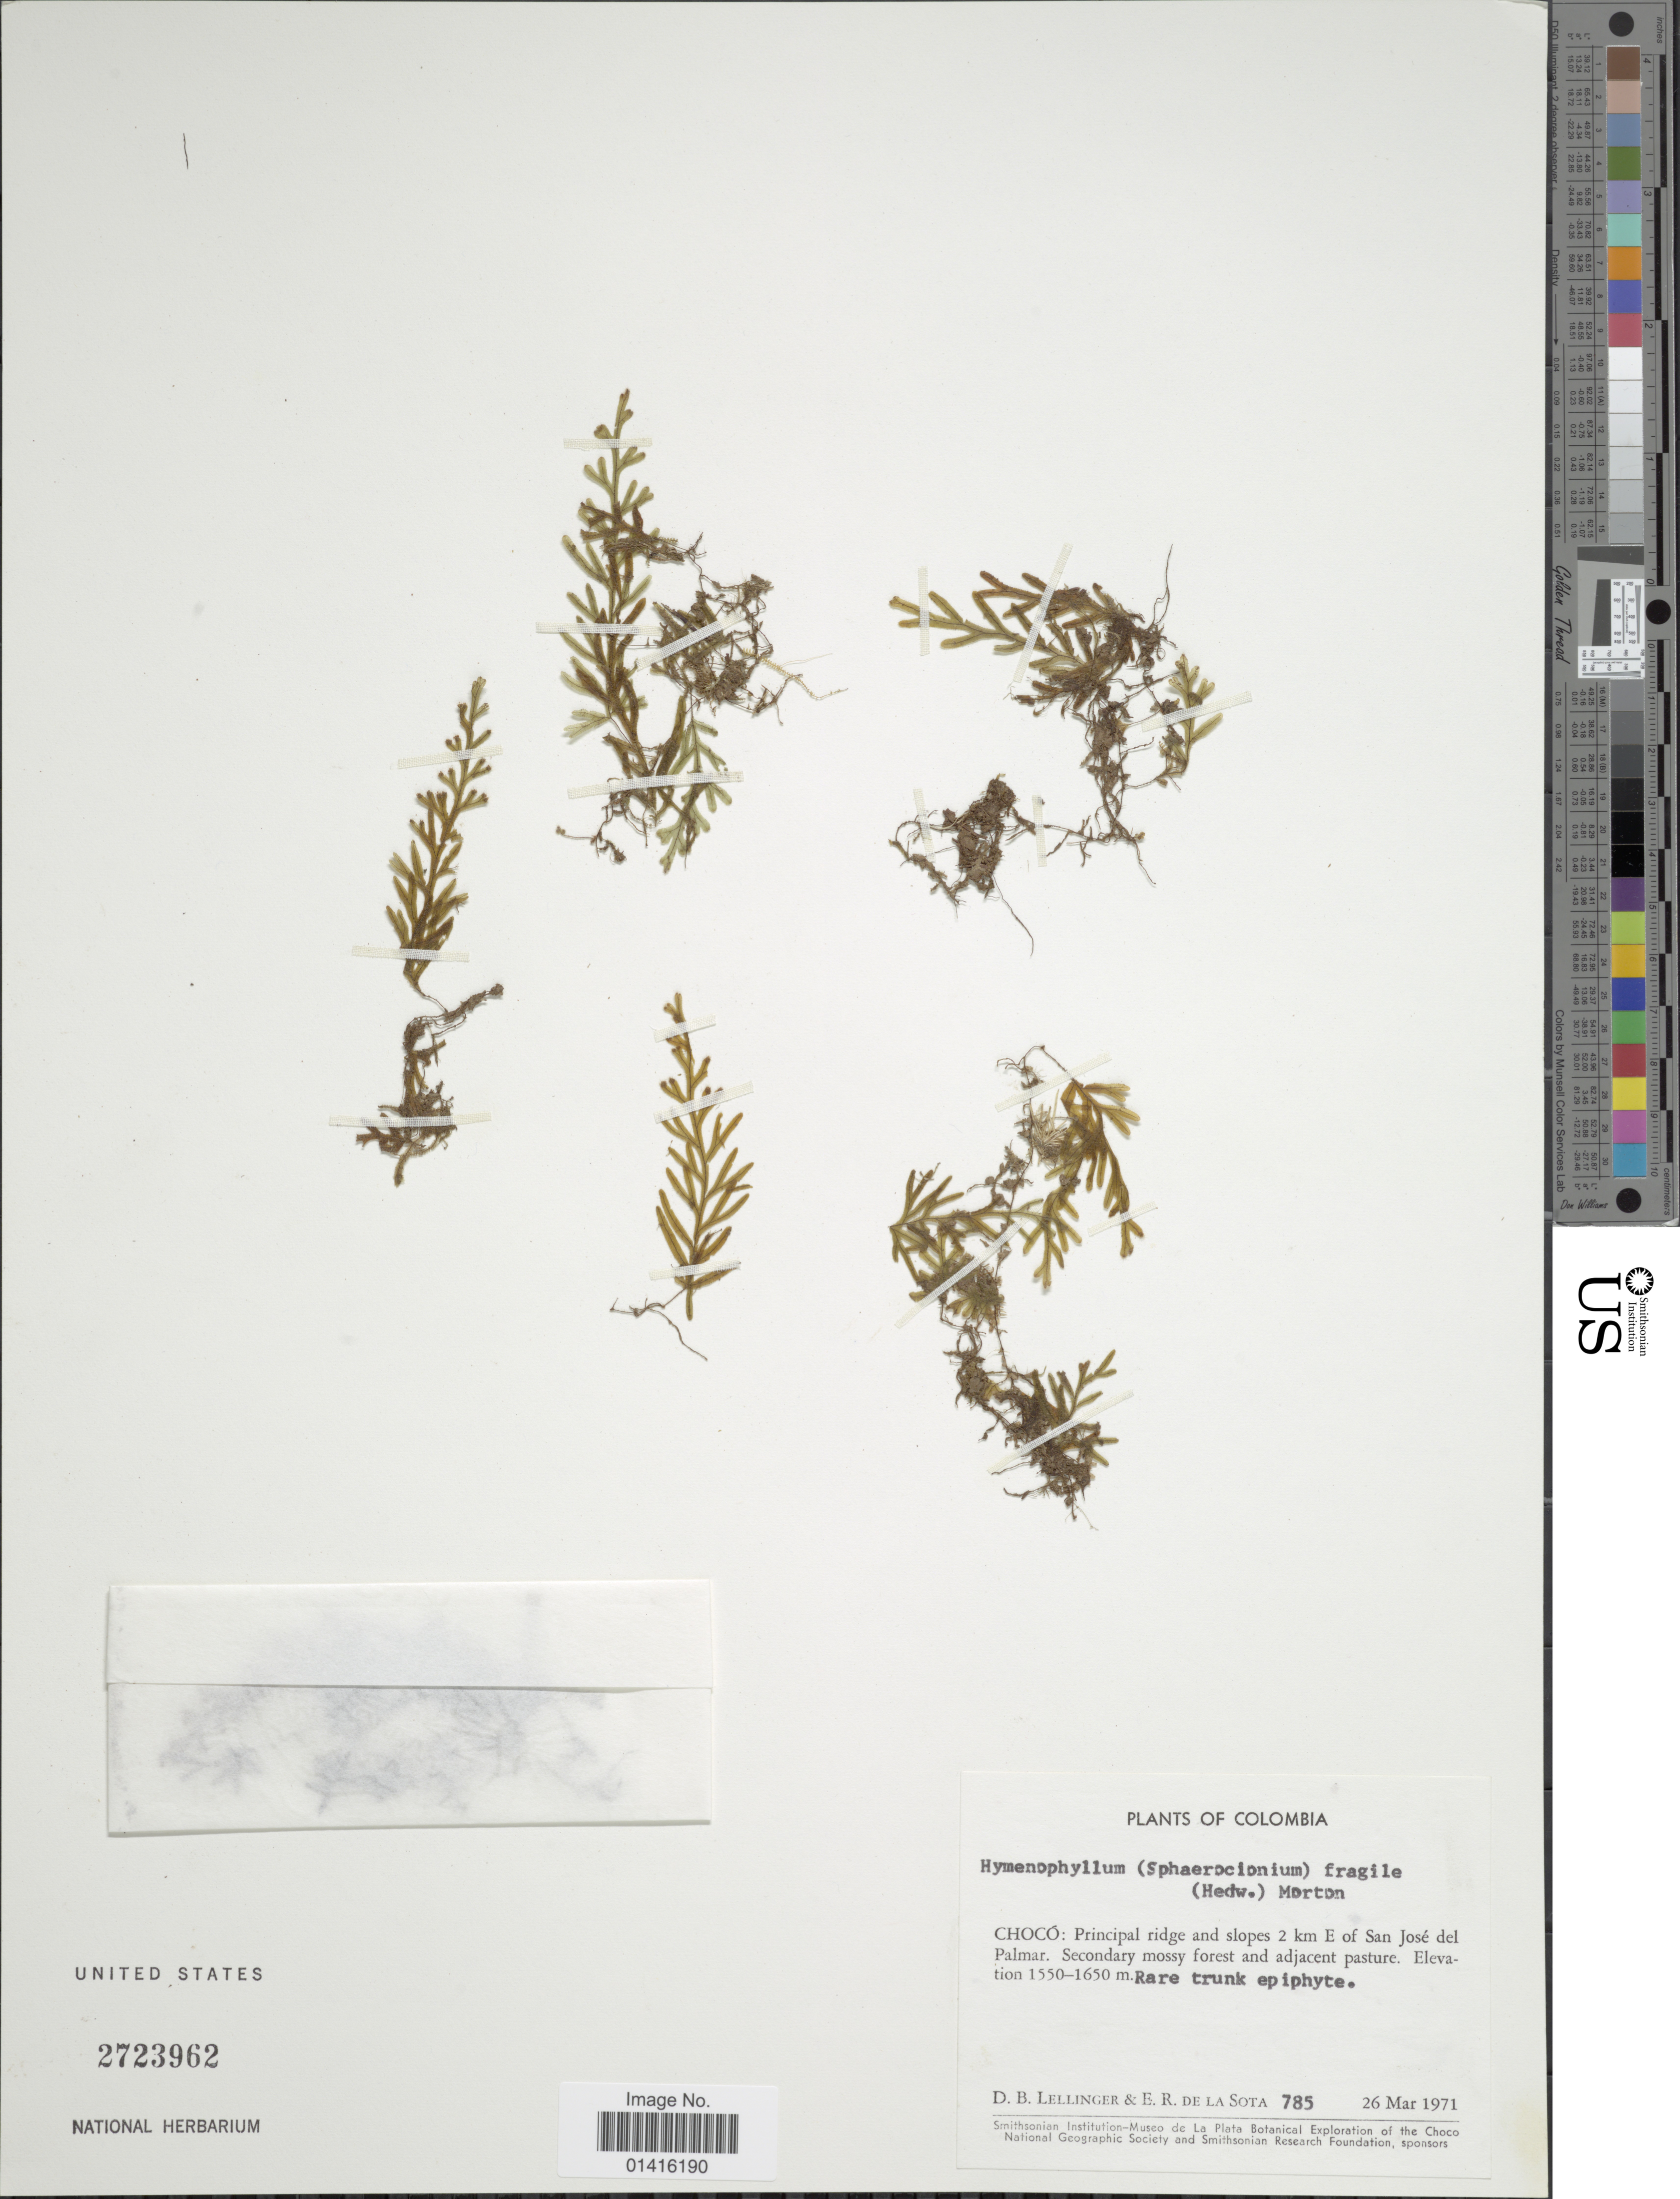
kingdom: Plantae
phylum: Tracheophyta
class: Polypodiopsida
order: Hymenophyllales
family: Hymenophyllaceae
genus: Hymenophyllum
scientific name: Hymenophyllum fragile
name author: (Hedw.) C.V. Morton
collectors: D. B. Lellinger & E. R. de la Sota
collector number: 785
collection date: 1971-03-26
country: Colombia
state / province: Chocó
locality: Principal ridge and slopes 2 km E of San José del Palmar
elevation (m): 1550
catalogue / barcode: US 2723962